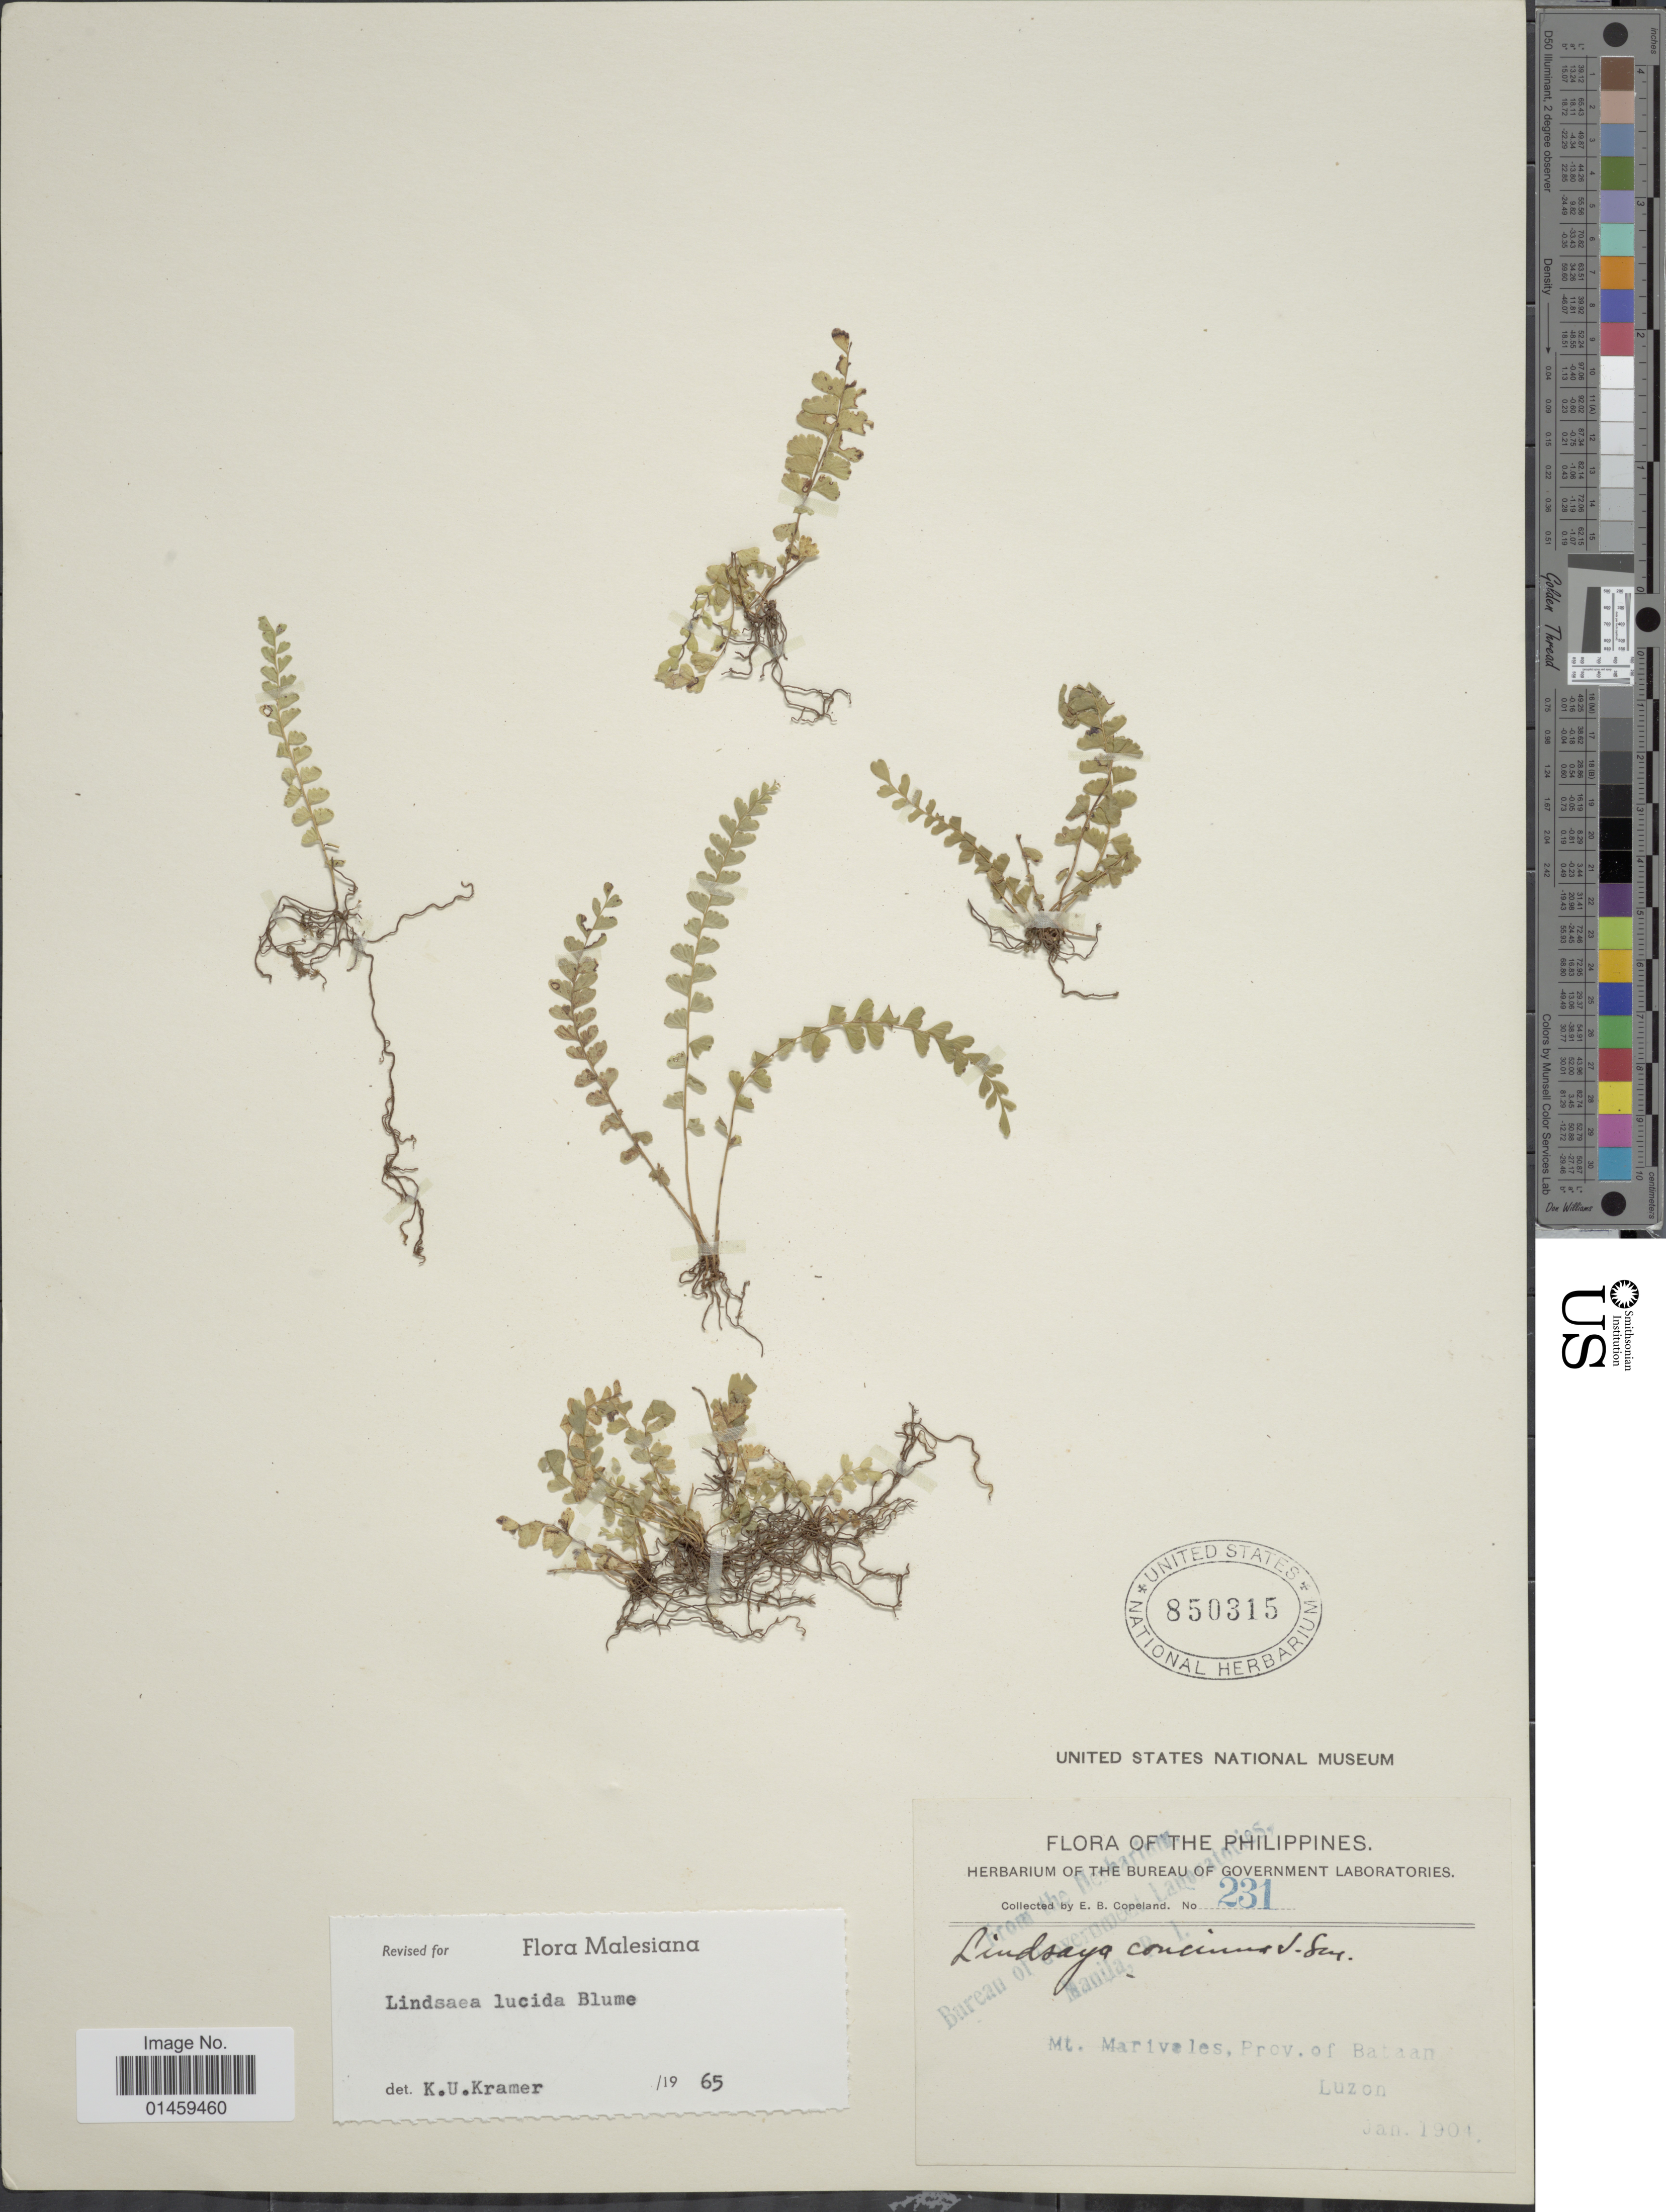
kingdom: Plantae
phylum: Tracheophyta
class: Polypodiopsida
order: Polypodiales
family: Lindsaeaceae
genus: Lindsaea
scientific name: Lindsaea lucida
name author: Blume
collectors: E. B. Copeland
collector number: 231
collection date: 1904-01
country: Philippines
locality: Mt. Mariveles, Prov. of Bataan, Luzon.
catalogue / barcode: US 850315